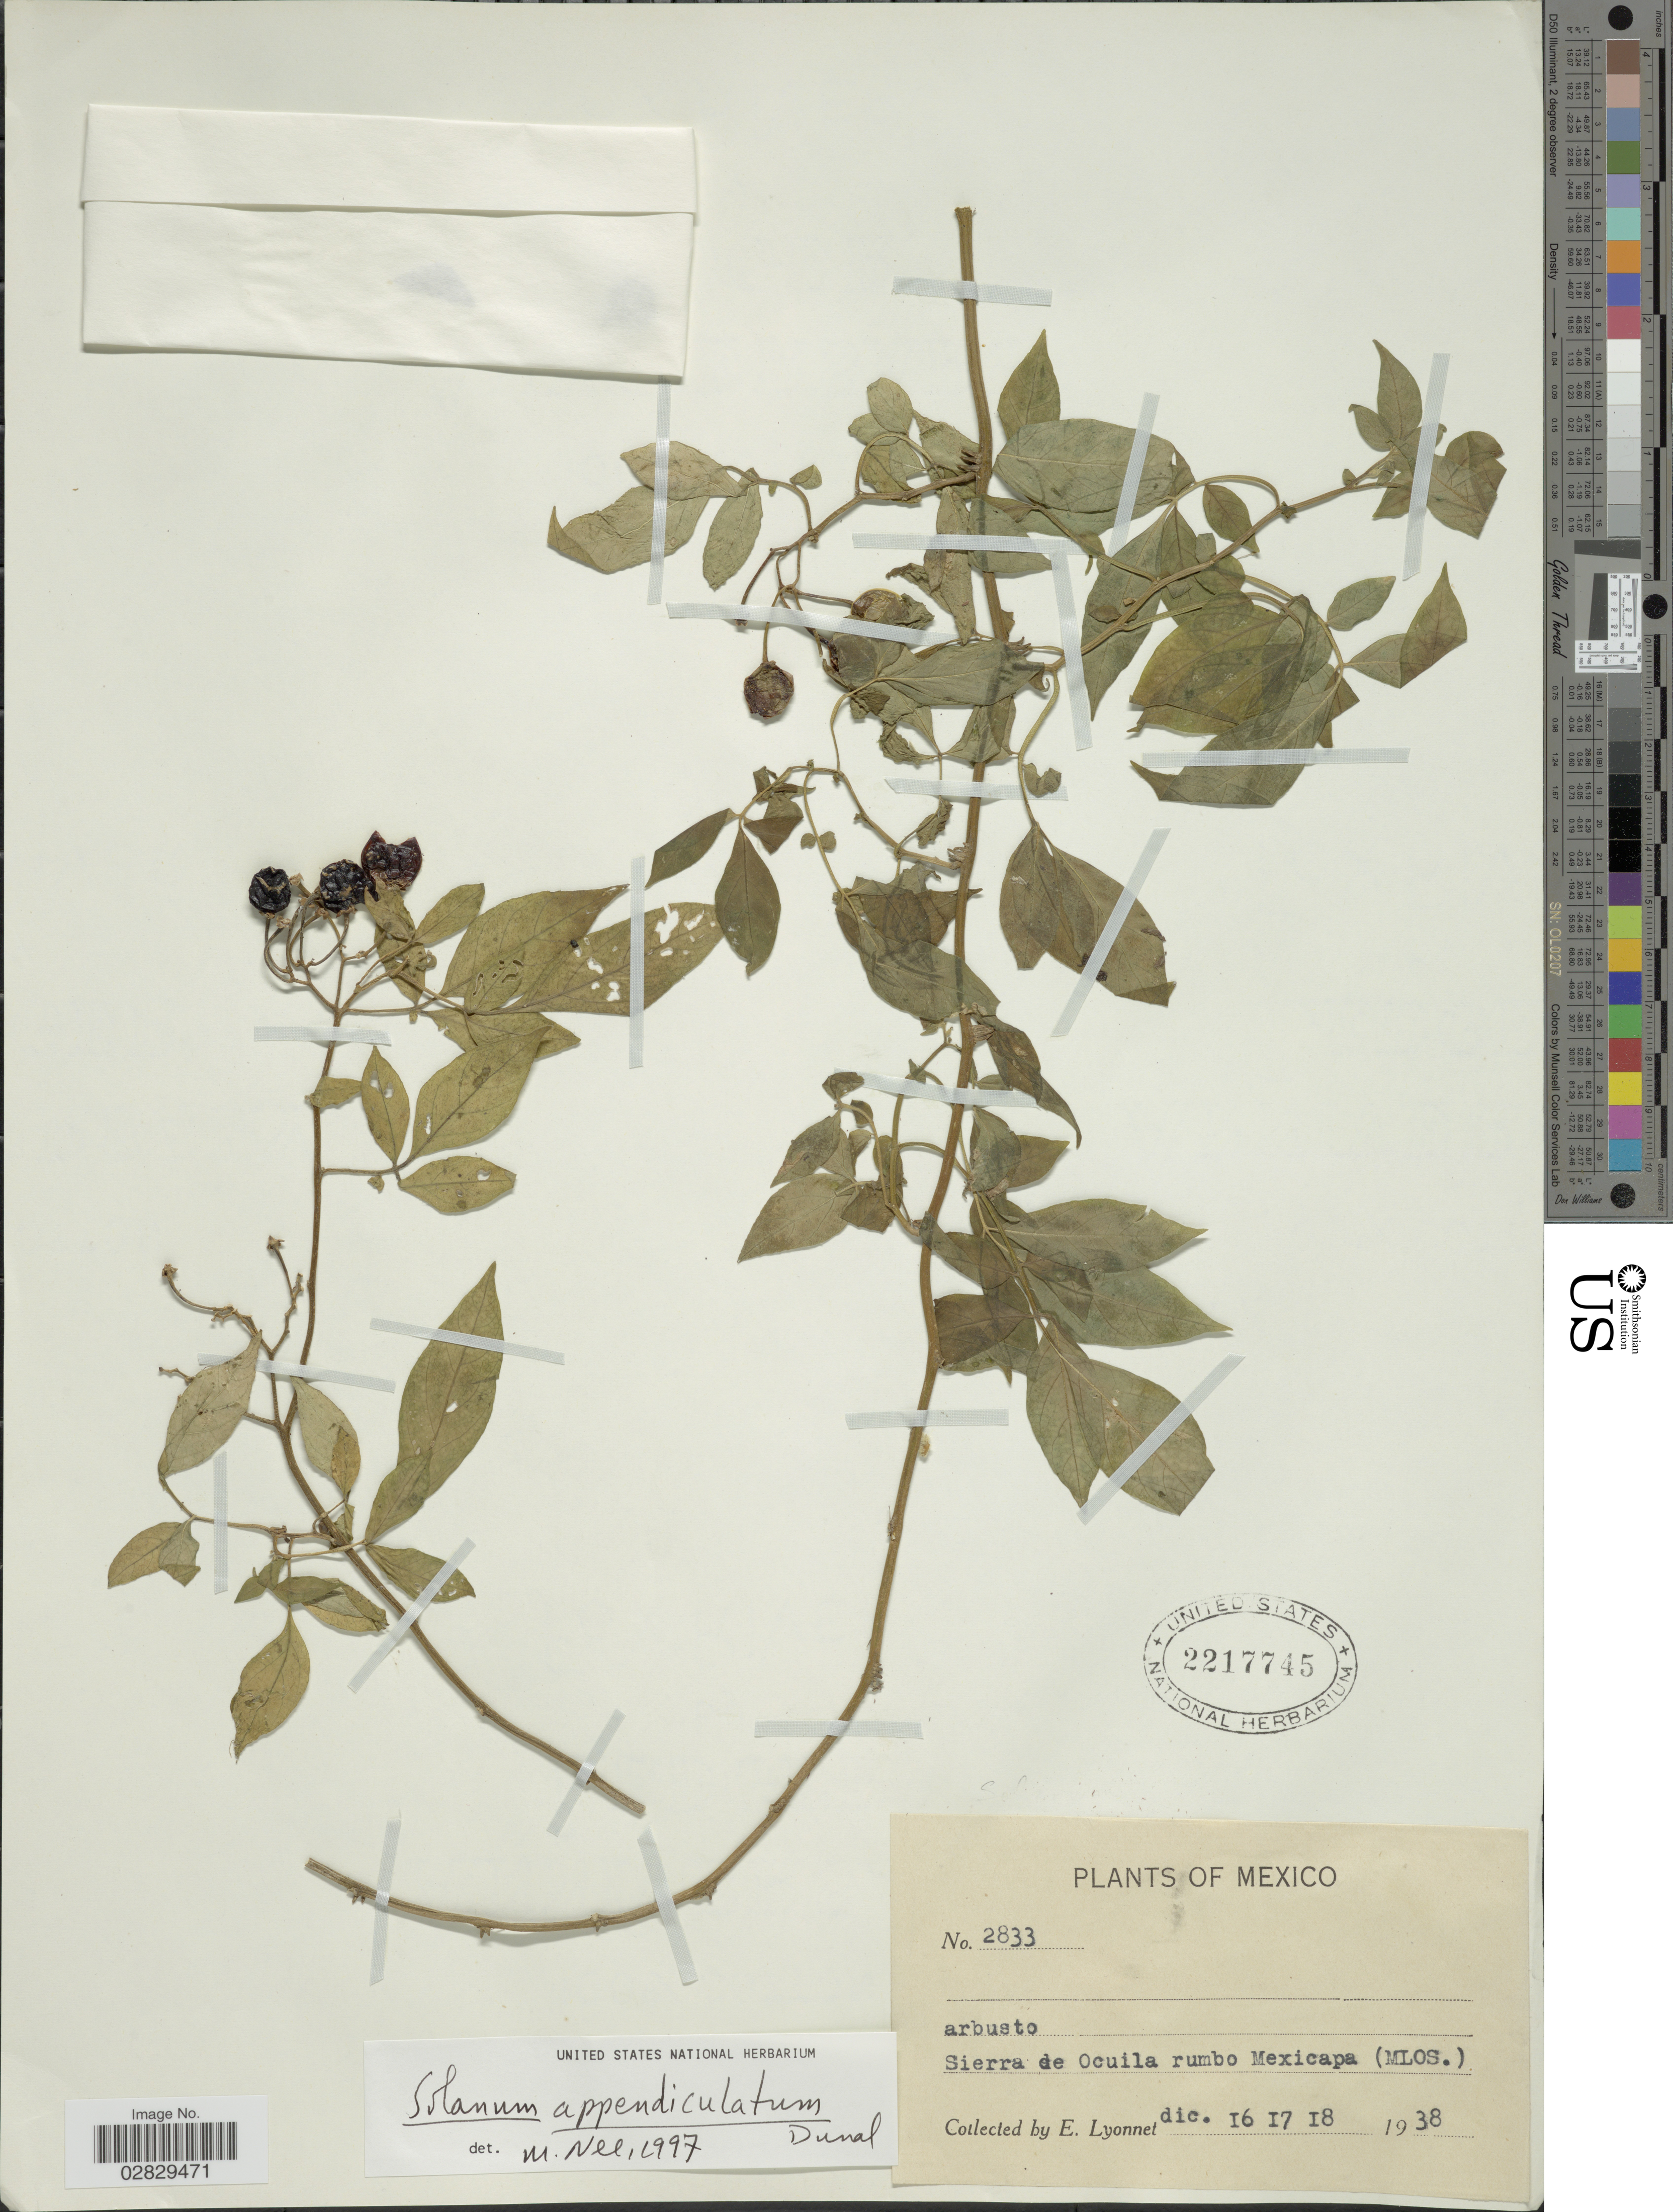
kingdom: Plantae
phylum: Tracheophyta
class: Magnoliopsida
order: Solanales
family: Solanaceae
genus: Solanum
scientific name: Solanum appendiculatum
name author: Humb. & Bonpl. ex Dunal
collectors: E. Lyonnet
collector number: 2833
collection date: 1938-12-16/1938-12-18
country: Mexico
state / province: Morelos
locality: Sierra de Ocuila rumbo Mexicapa (MLOS).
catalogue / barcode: US 2217745